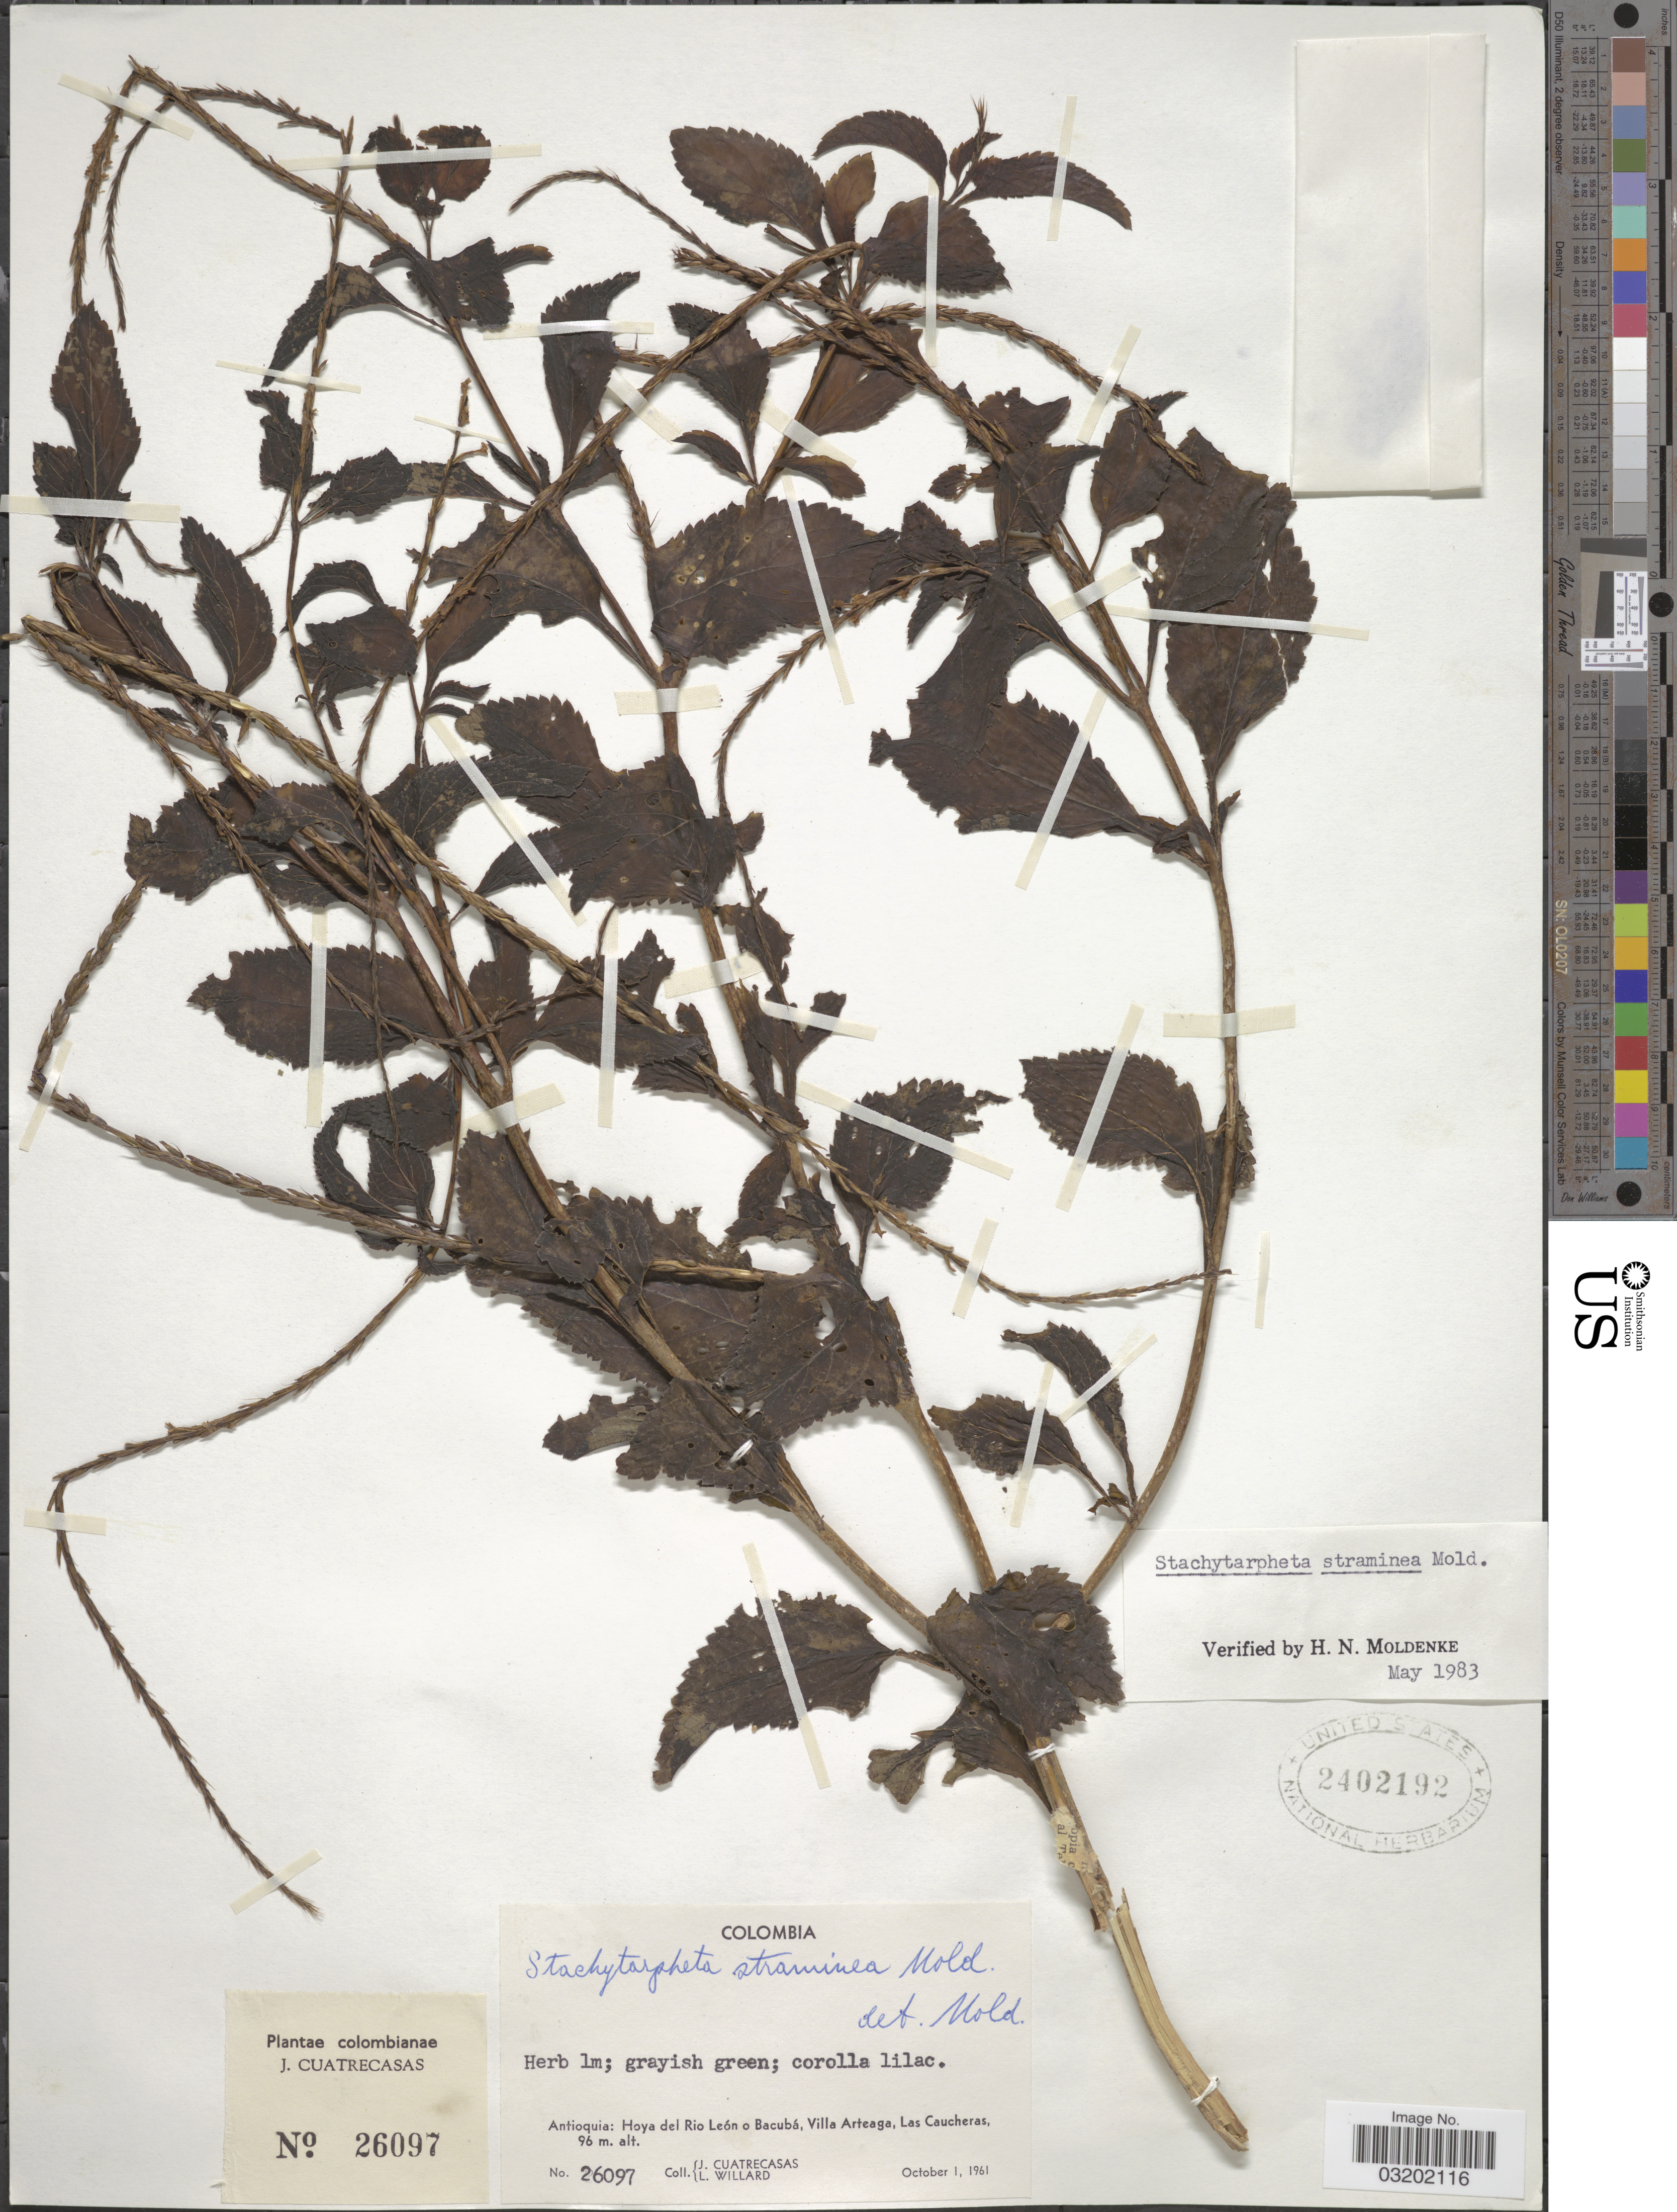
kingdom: Plantae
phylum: Tracheophyta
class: Magnoliopsida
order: Lamiales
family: Verbenaceae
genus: Stachytarpheta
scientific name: Stachytarpheta straminea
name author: Moldenke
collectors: J. Cuatrecasas & L. Willard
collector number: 26097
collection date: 1961-10-01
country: Colombia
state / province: Antioquia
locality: Hoya del Rio León o Bacubá, Villa Arteaga, Las Caucheras.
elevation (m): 96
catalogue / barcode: US 2402192